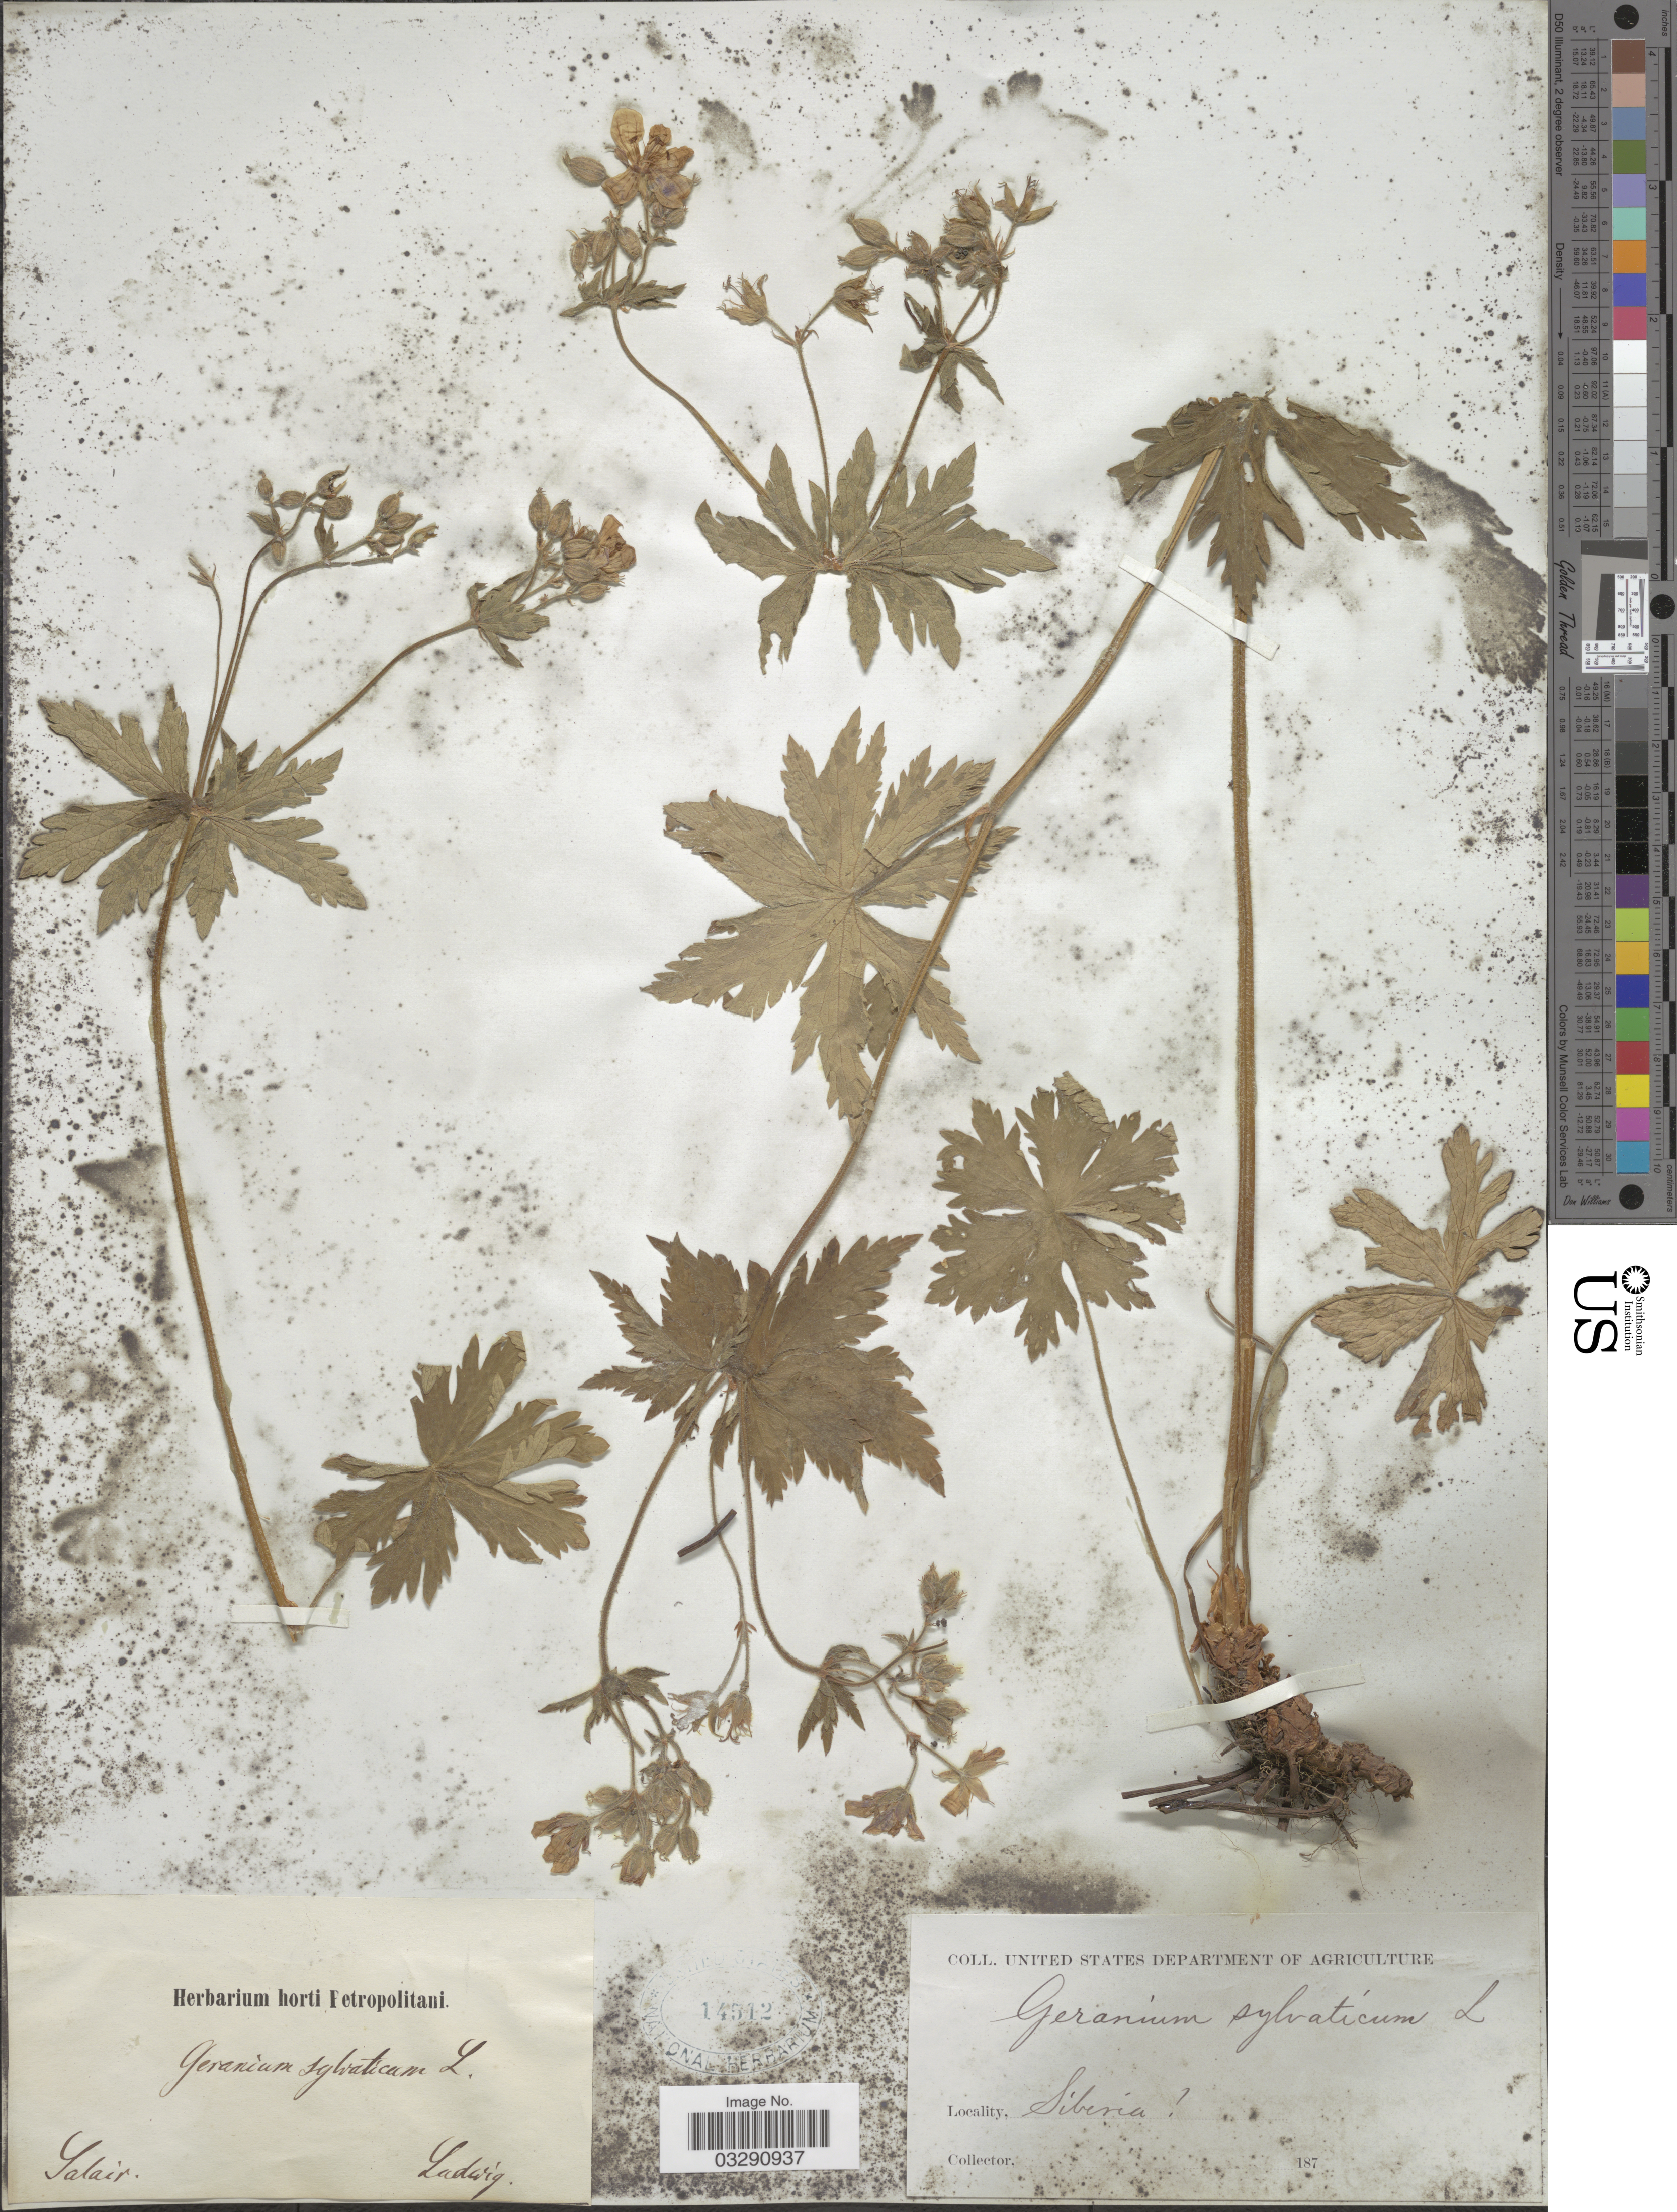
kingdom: Plantae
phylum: Tracheophyta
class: Magnoliopsida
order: Geraniales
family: Geraniaceae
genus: Geranium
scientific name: Geranium silvaticum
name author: L.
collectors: Ludwig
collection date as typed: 187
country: Russian Federation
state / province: Kemerovo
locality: Salair, Siberia.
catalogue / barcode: US 14512